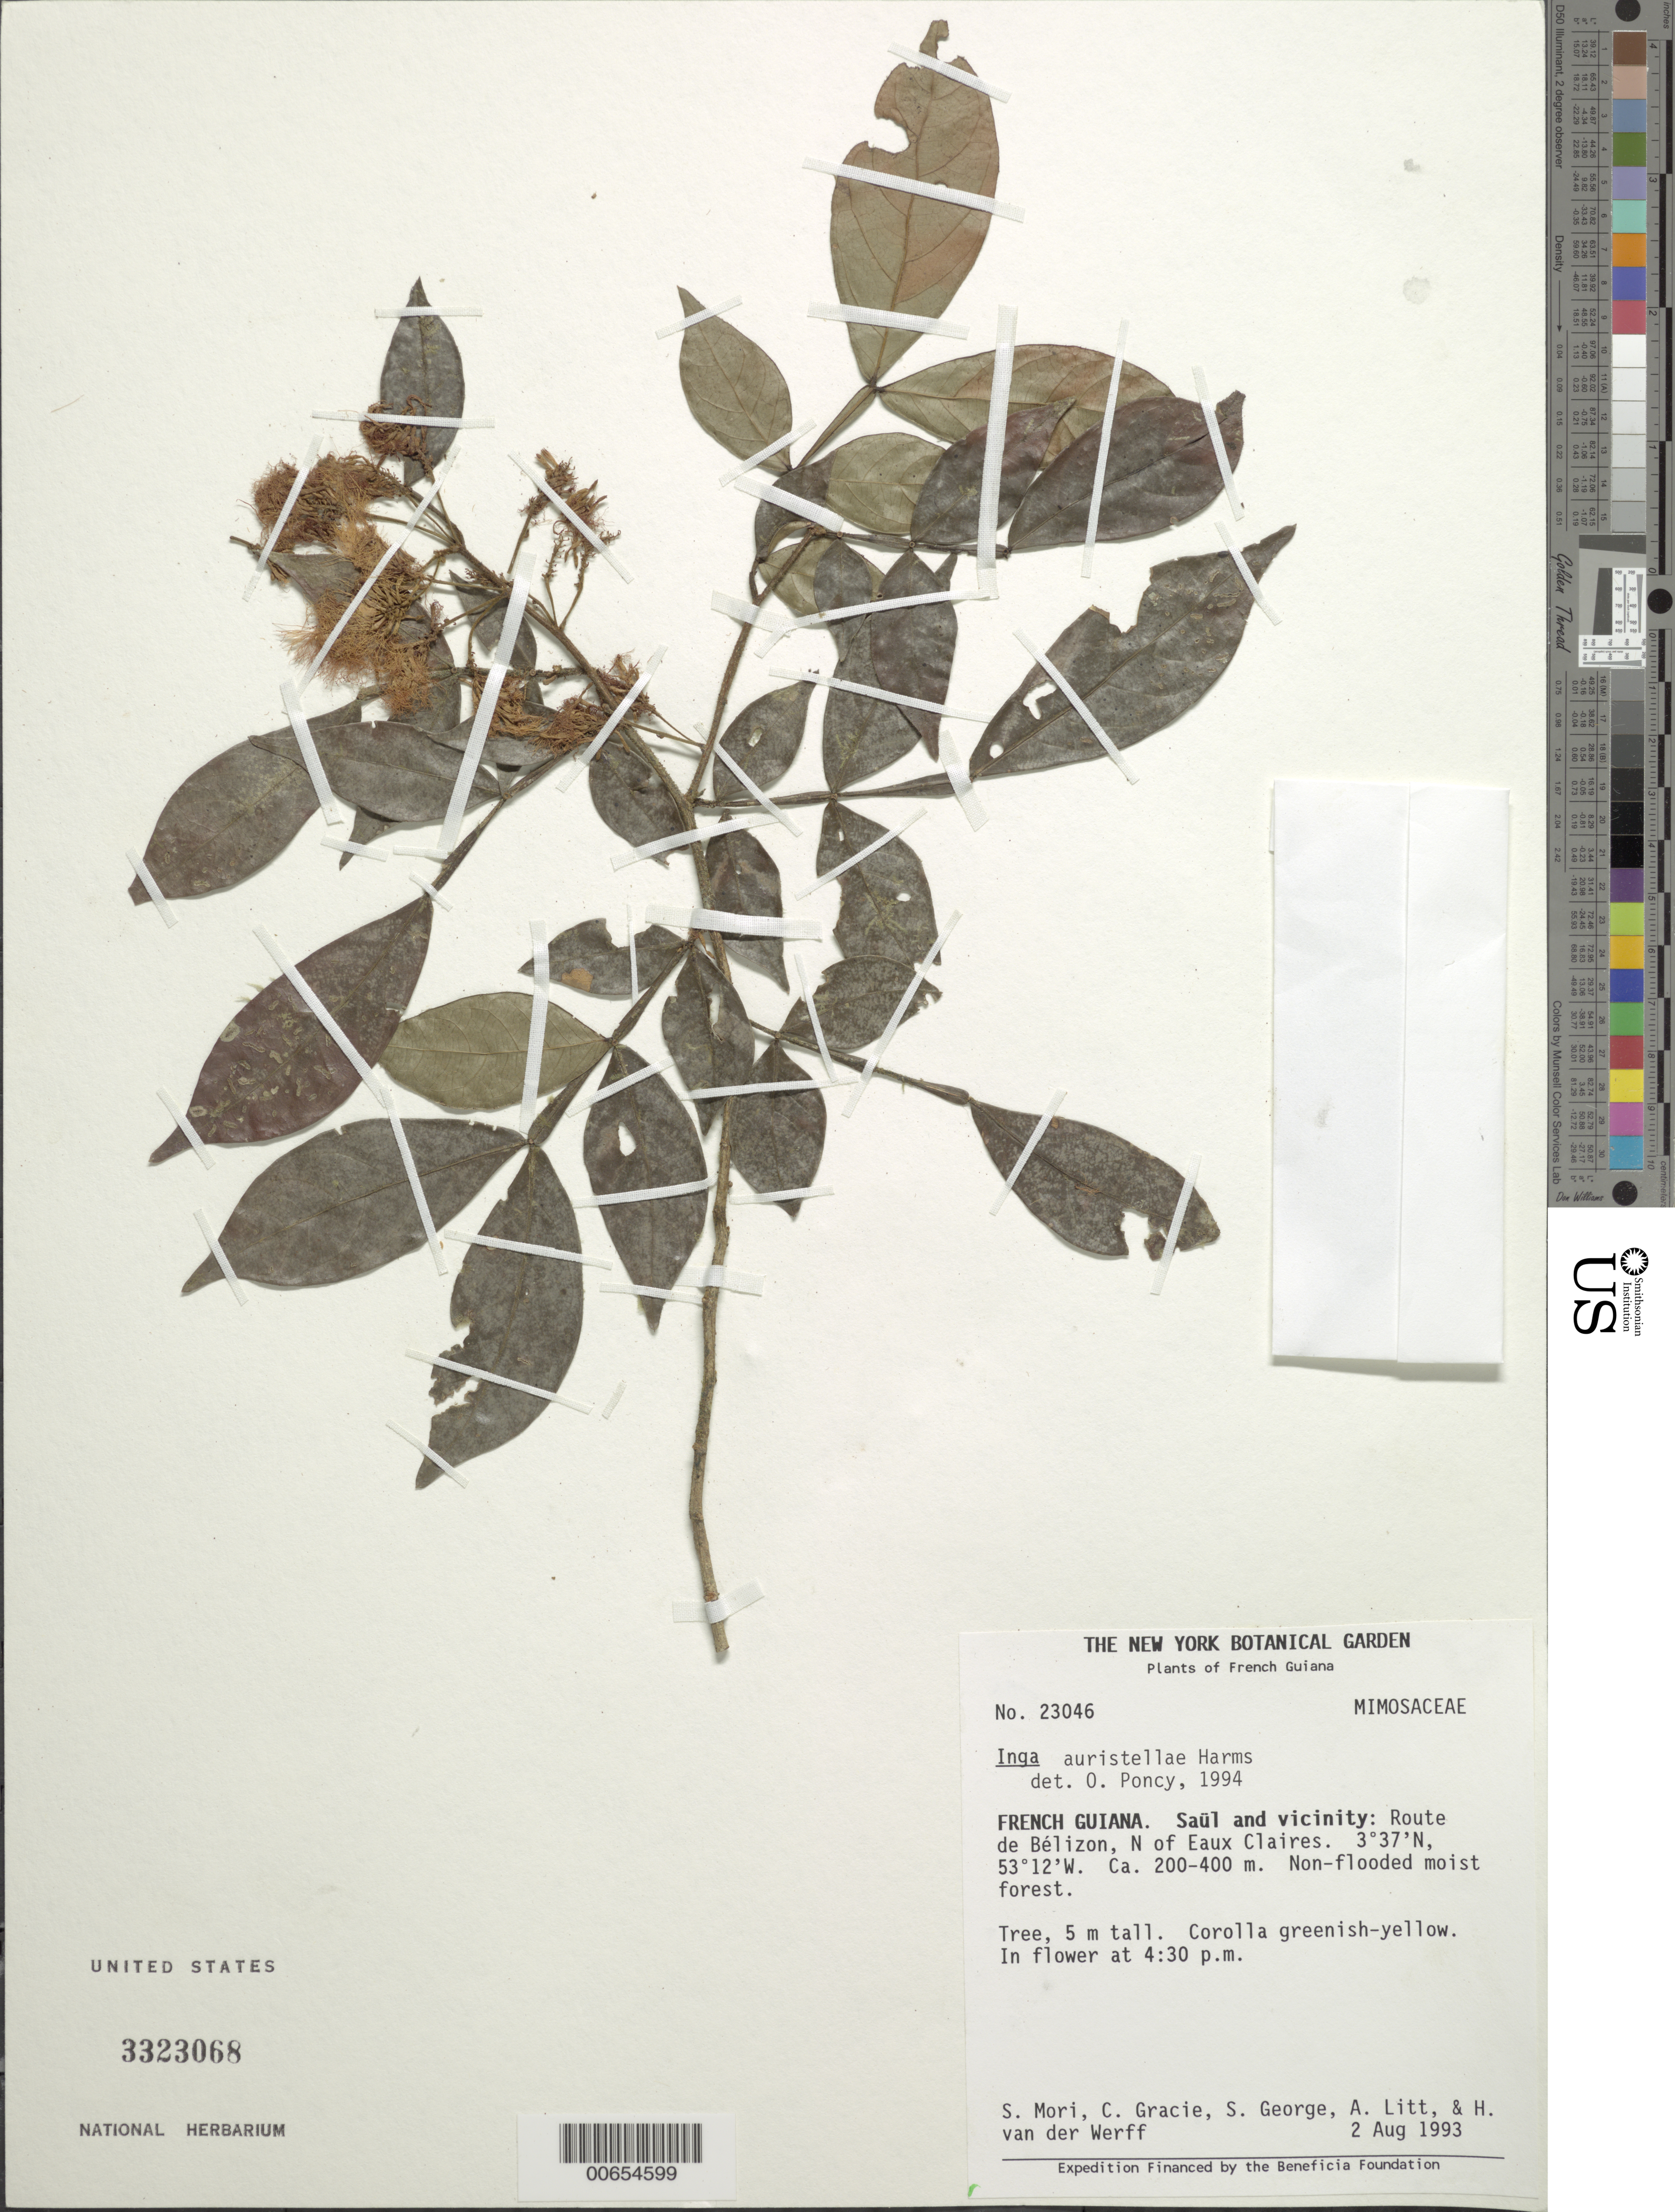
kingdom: Plantae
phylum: Tracheophyta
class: Magnoliopsida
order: Fabales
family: Fabaceae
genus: Inga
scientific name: Inga auristellae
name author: Harms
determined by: Poncy, O.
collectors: S. Mori, C. A. Gracie, H. van der Werff, A. Litt & S. George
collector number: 23046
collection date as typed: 2-Aug-93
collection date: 1993-08-02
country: French Guiana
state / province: Saint-Laurent-du-Maroni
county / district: Saül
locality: Saül and vic., Route de Bélizon, N of Eaux Claires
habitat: Non-flooded moist forest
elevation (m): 200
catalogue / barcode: US 3323068